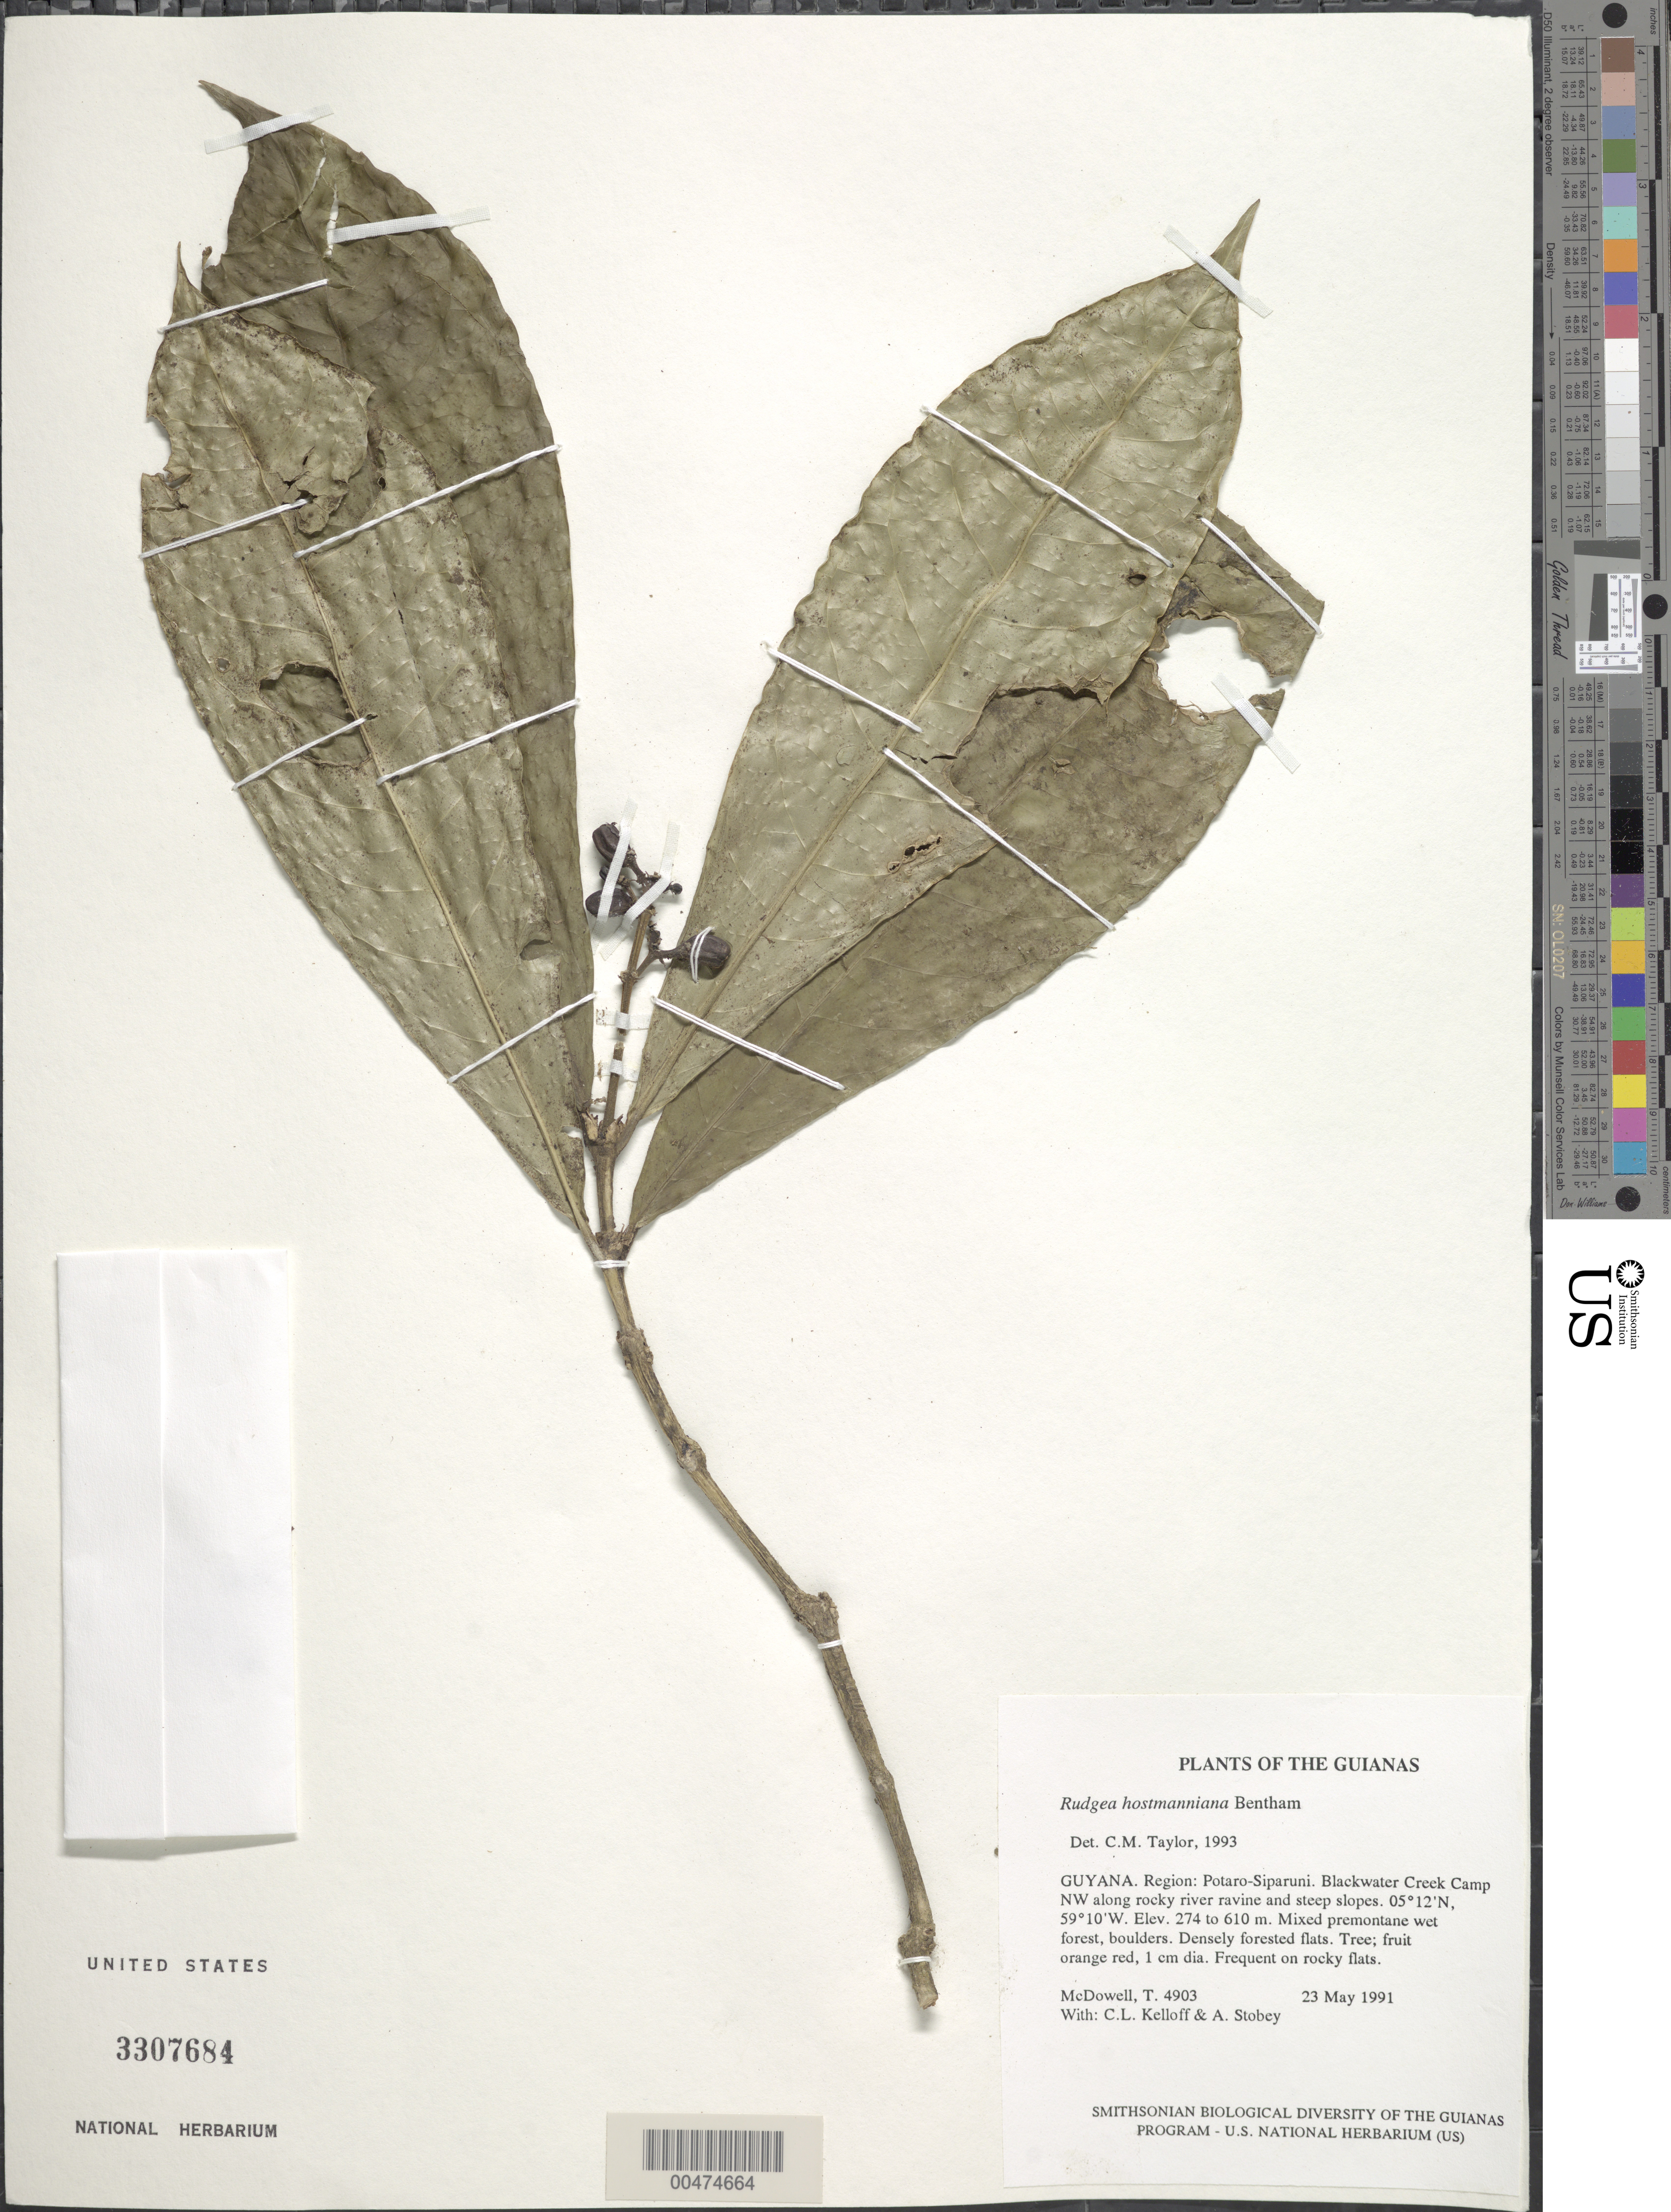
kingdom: Plantae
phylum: Tracheophyta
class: Magnoliopsida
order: Gentianales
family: Rubiaceae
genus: Rudgea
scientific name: Rudgea hostmanniana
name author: Benth.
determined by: Taylor, Charlotte M.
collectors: T. McDowell, C. L. Kelloff & A. Stobey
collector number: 4903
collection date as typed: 23 May 1991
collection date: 1991-05-23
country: Guyana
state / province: Potaro-Siparuni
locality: Blackwater Creek Camp NW along ravine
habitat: Rocky river ravine, steep slopes. Mixed premontane wet forest, boulders. Densely forested flats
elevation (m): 274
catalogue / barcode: US 3307684